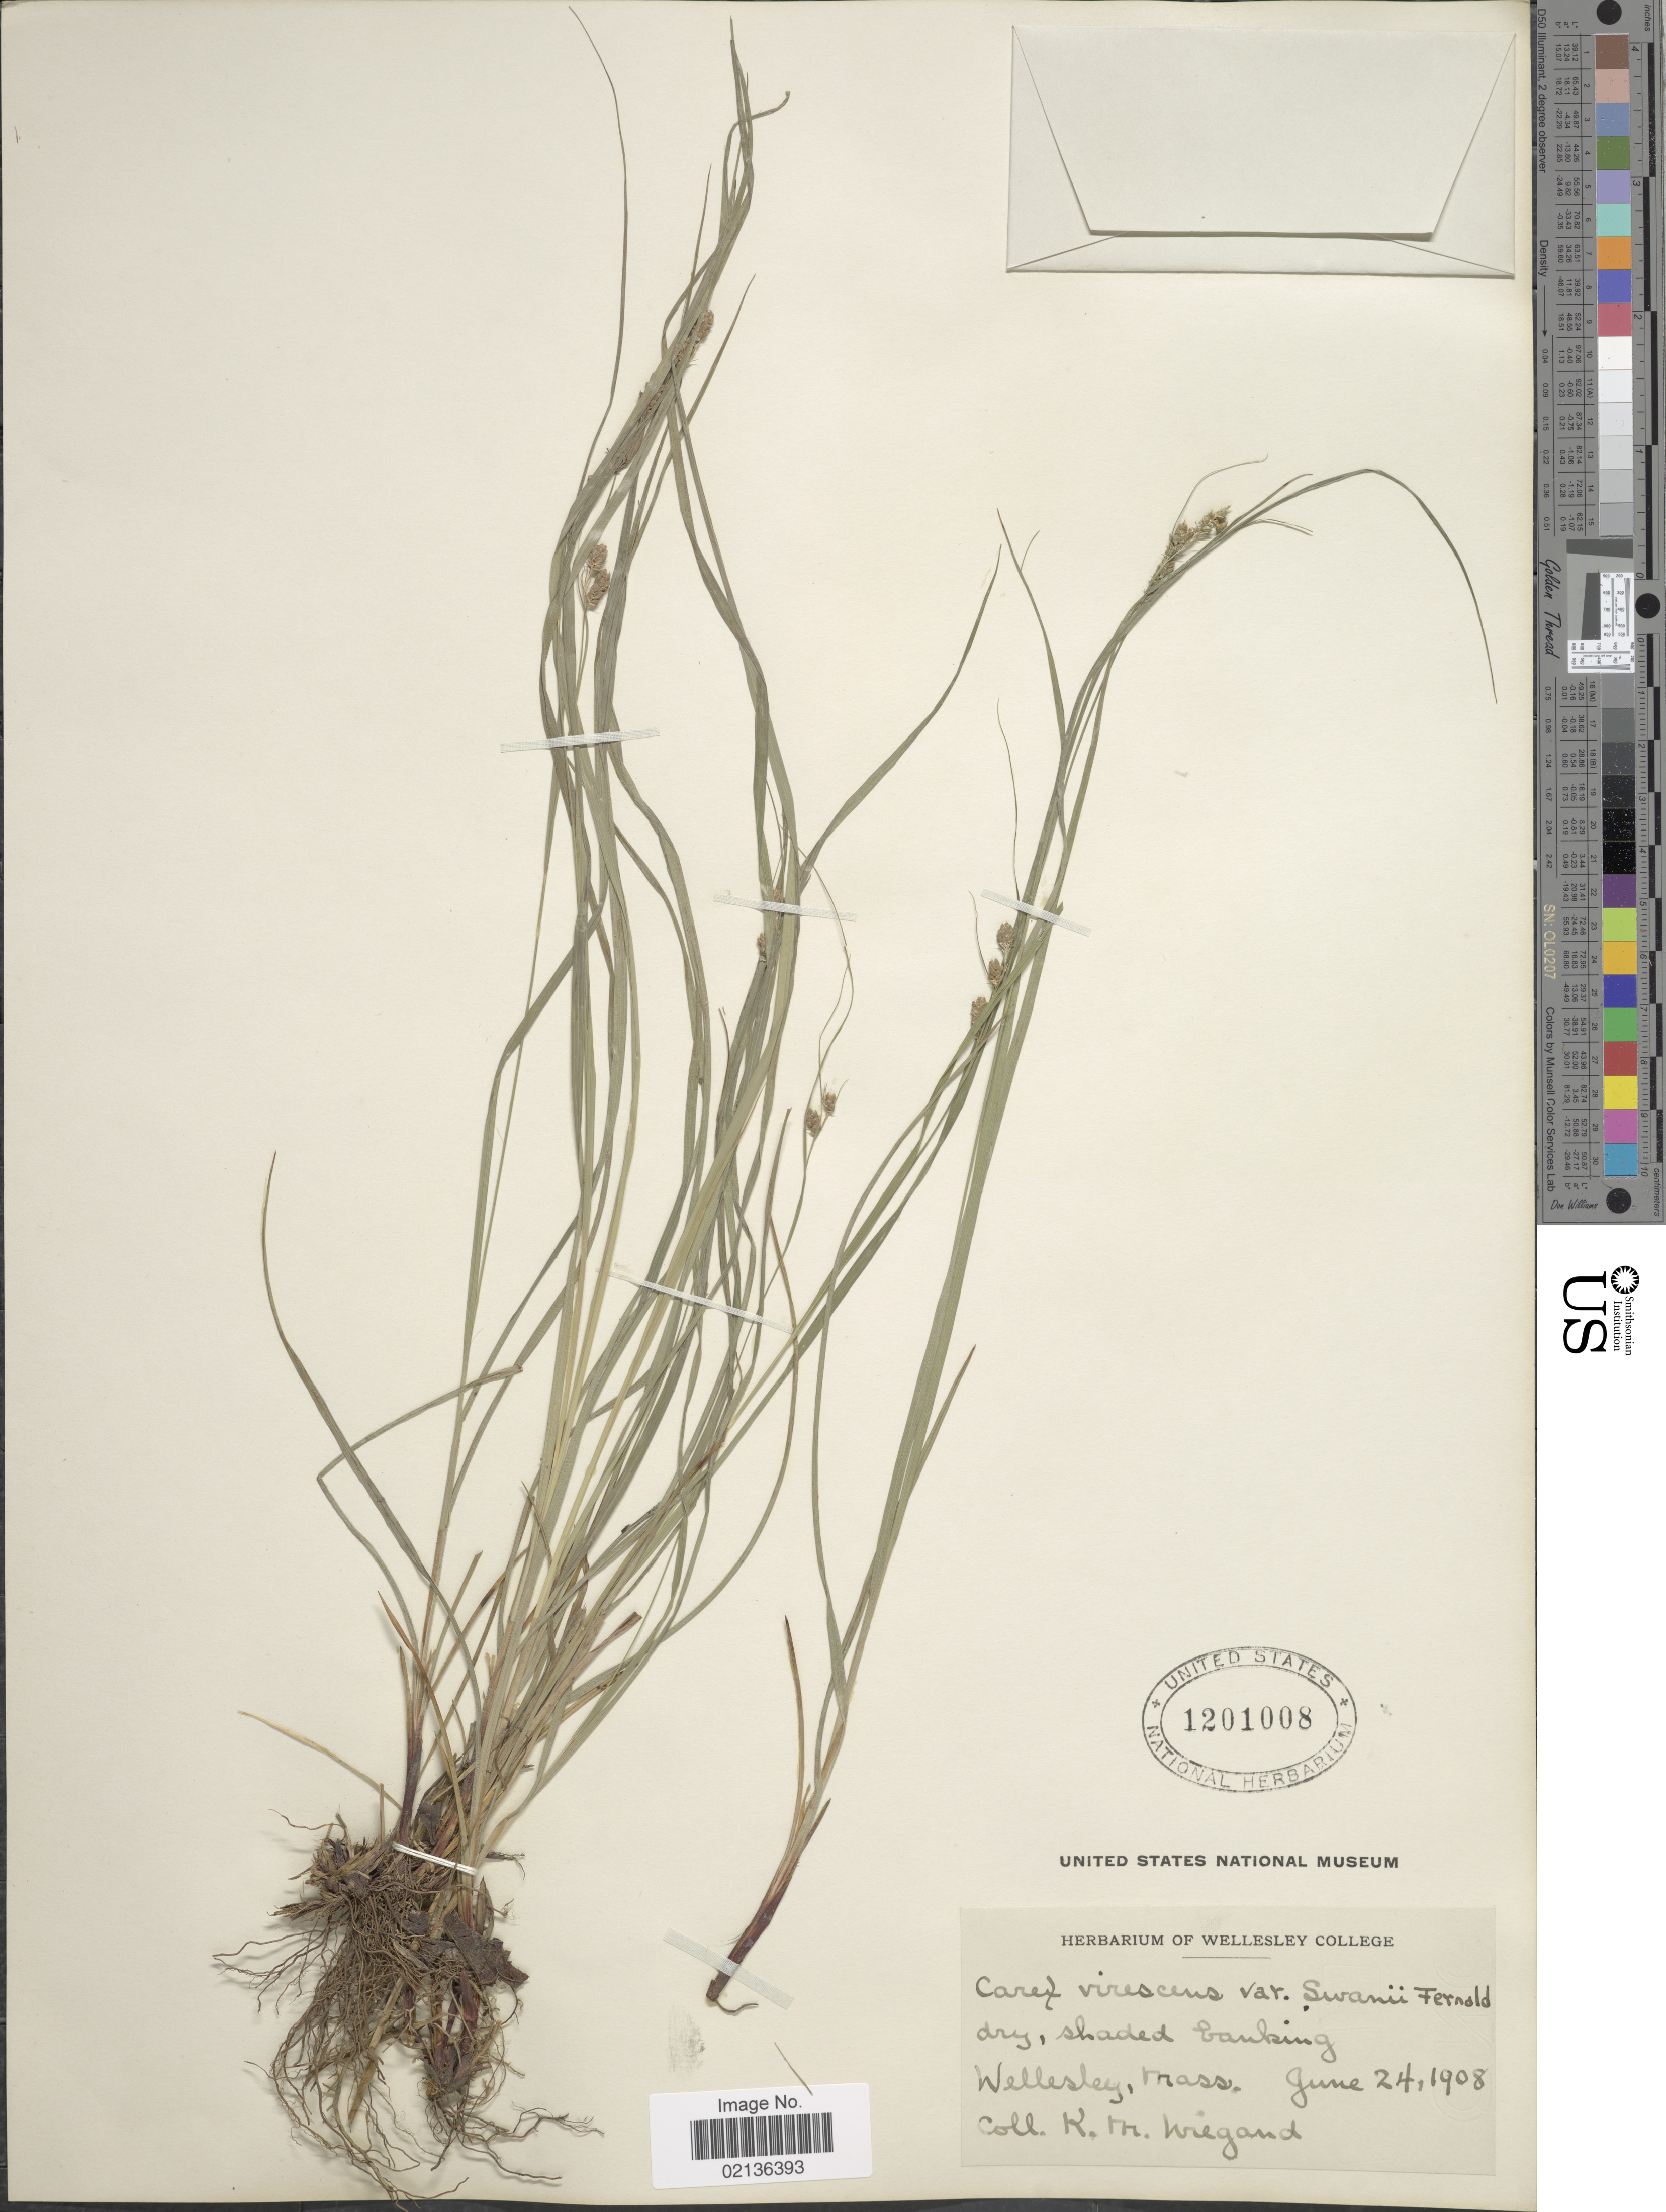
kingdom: Plantae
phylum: Tracheophyta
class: Liliopsida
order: Poales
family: Cyperaceae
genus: Carex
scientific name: Carex swanii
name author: (Fernald) Mack.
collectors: K. M. Wiegand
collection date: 1908-06-24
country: United States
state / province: Massachusetts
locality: Wellesley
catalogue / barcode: US 1201008